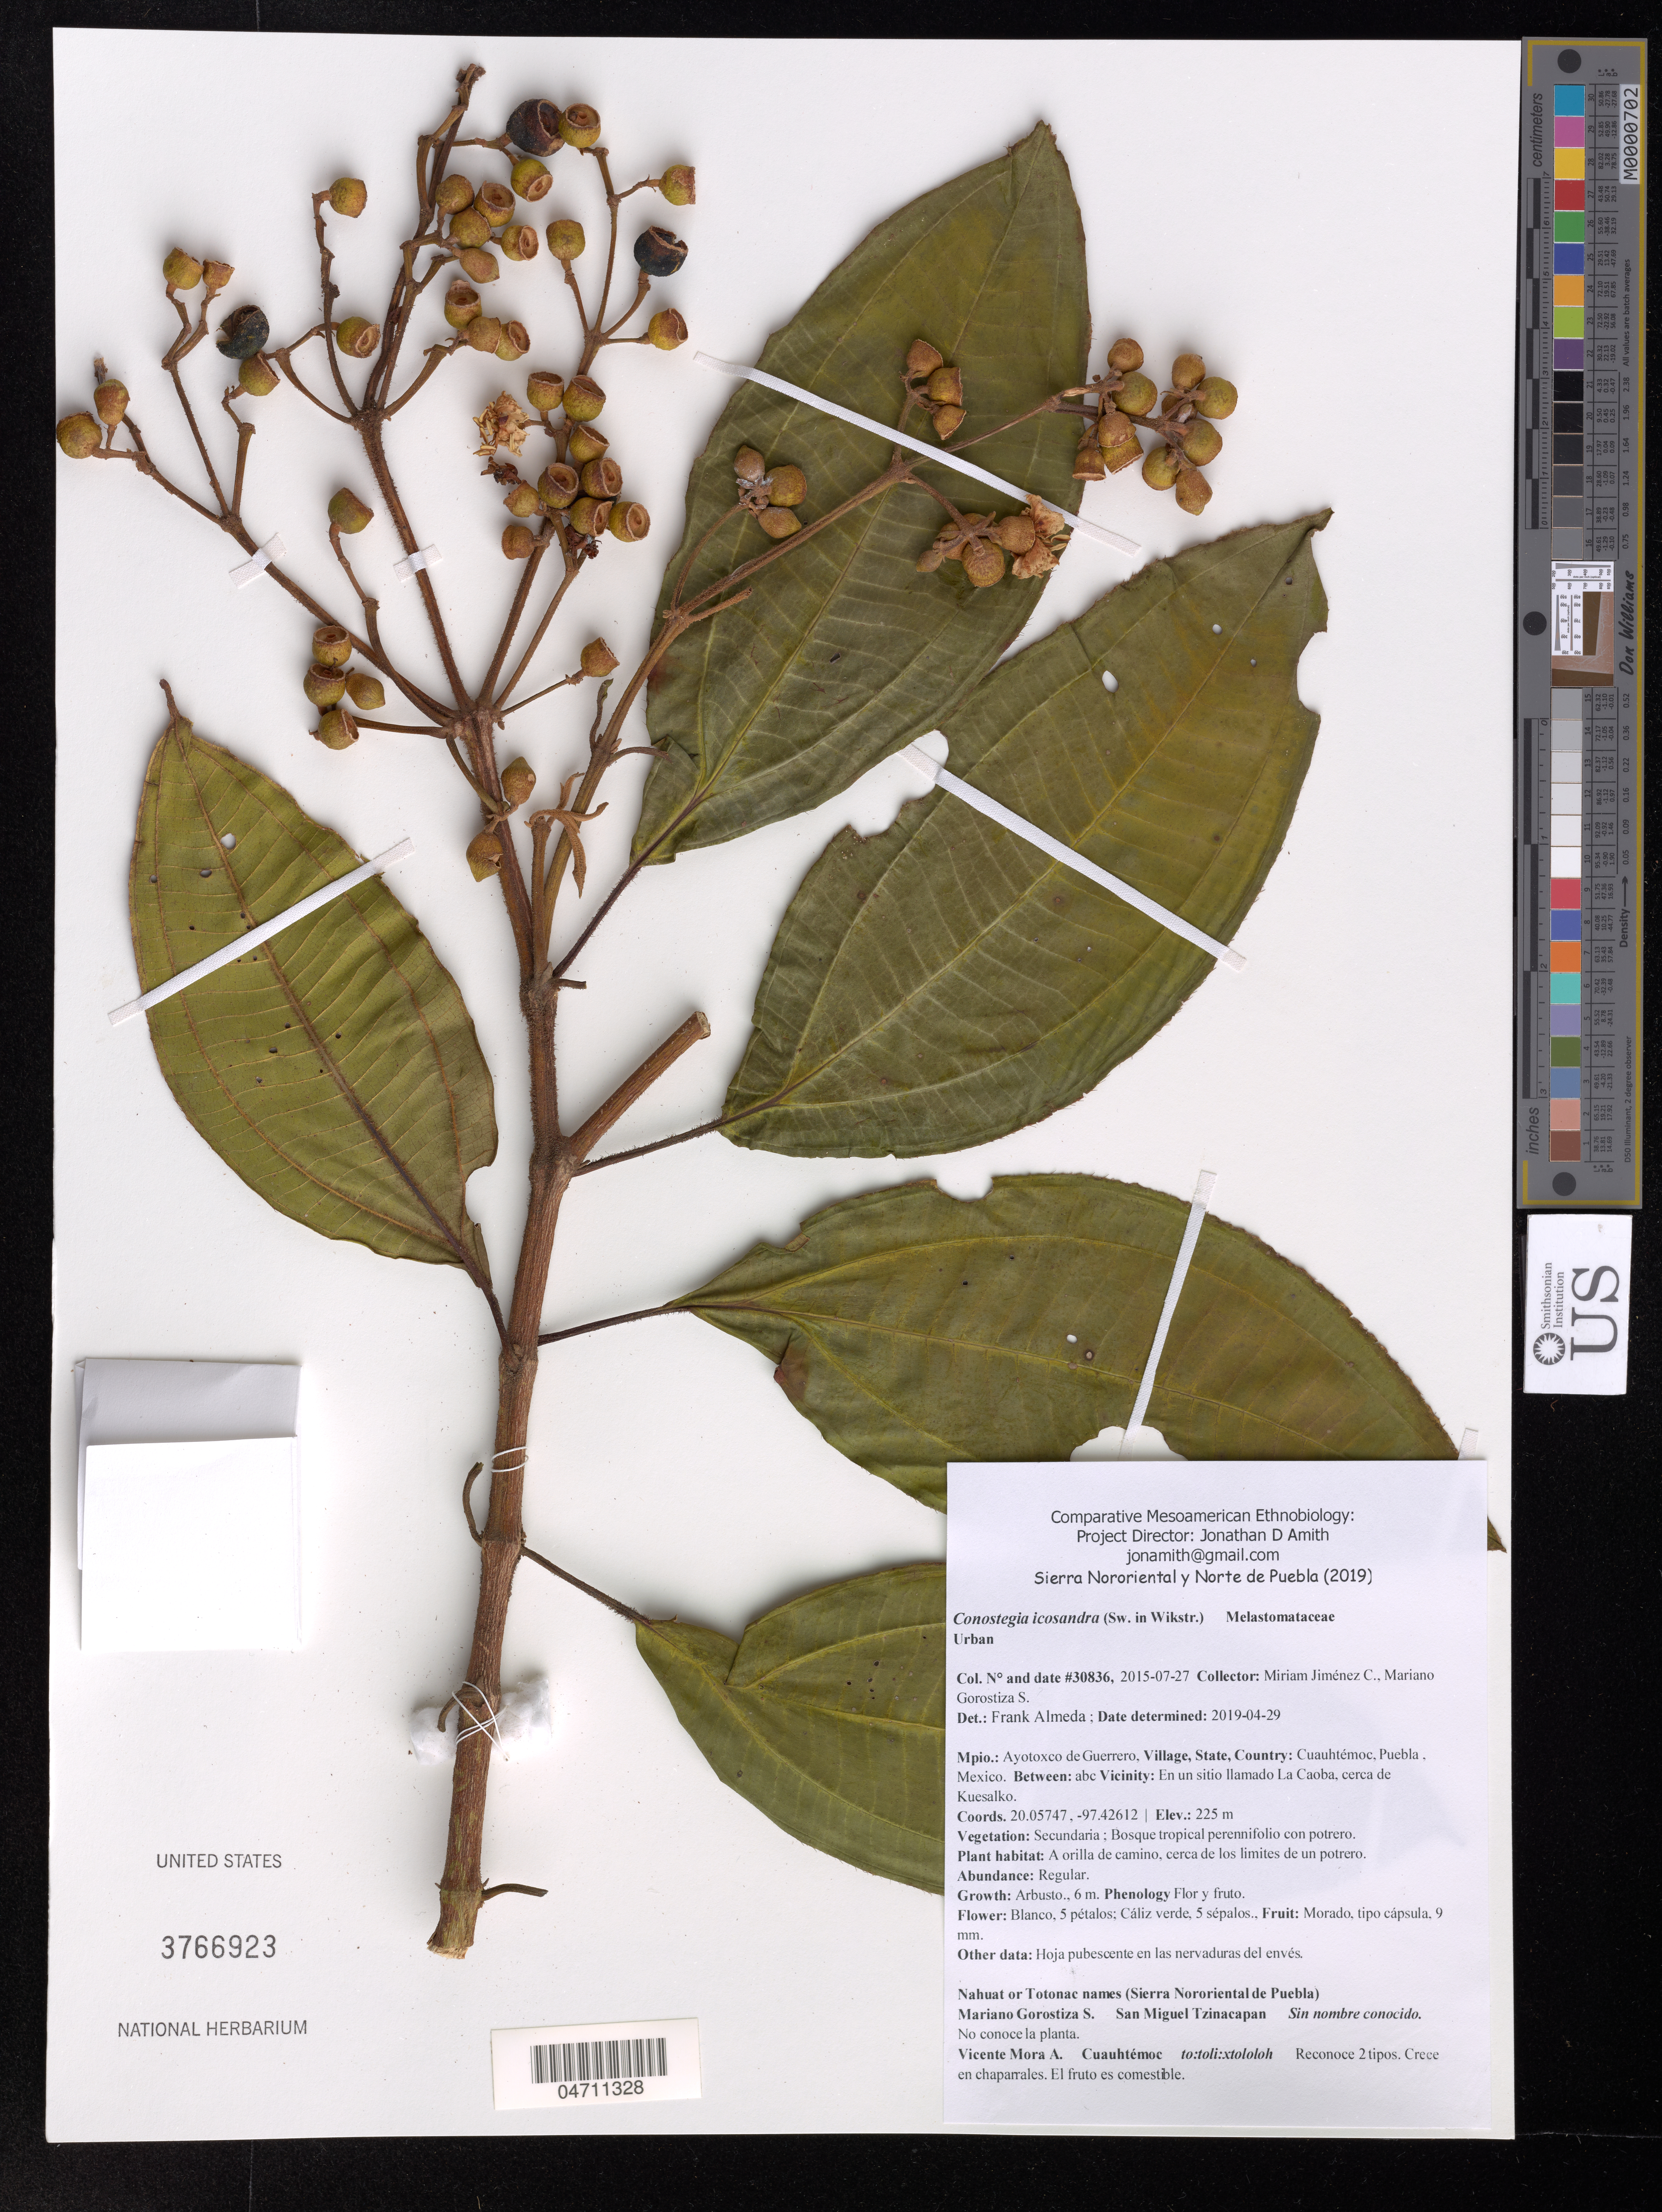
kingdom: Plantae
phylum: Tracheophyta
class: Magnoliopsida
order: Myrtales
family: Melastomataceae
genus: Conostegia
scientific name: Conostegia icosandra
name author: (Sw.) Urb.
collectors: M. Jiménez Chimil & S. Mariano Gorostiza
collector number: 30836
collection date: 2015-07-27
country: Mexico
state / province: Guerrero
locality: Ayotoxco, Cuauhtémoc, Puebla.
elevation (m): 225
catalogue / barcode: US 3766923